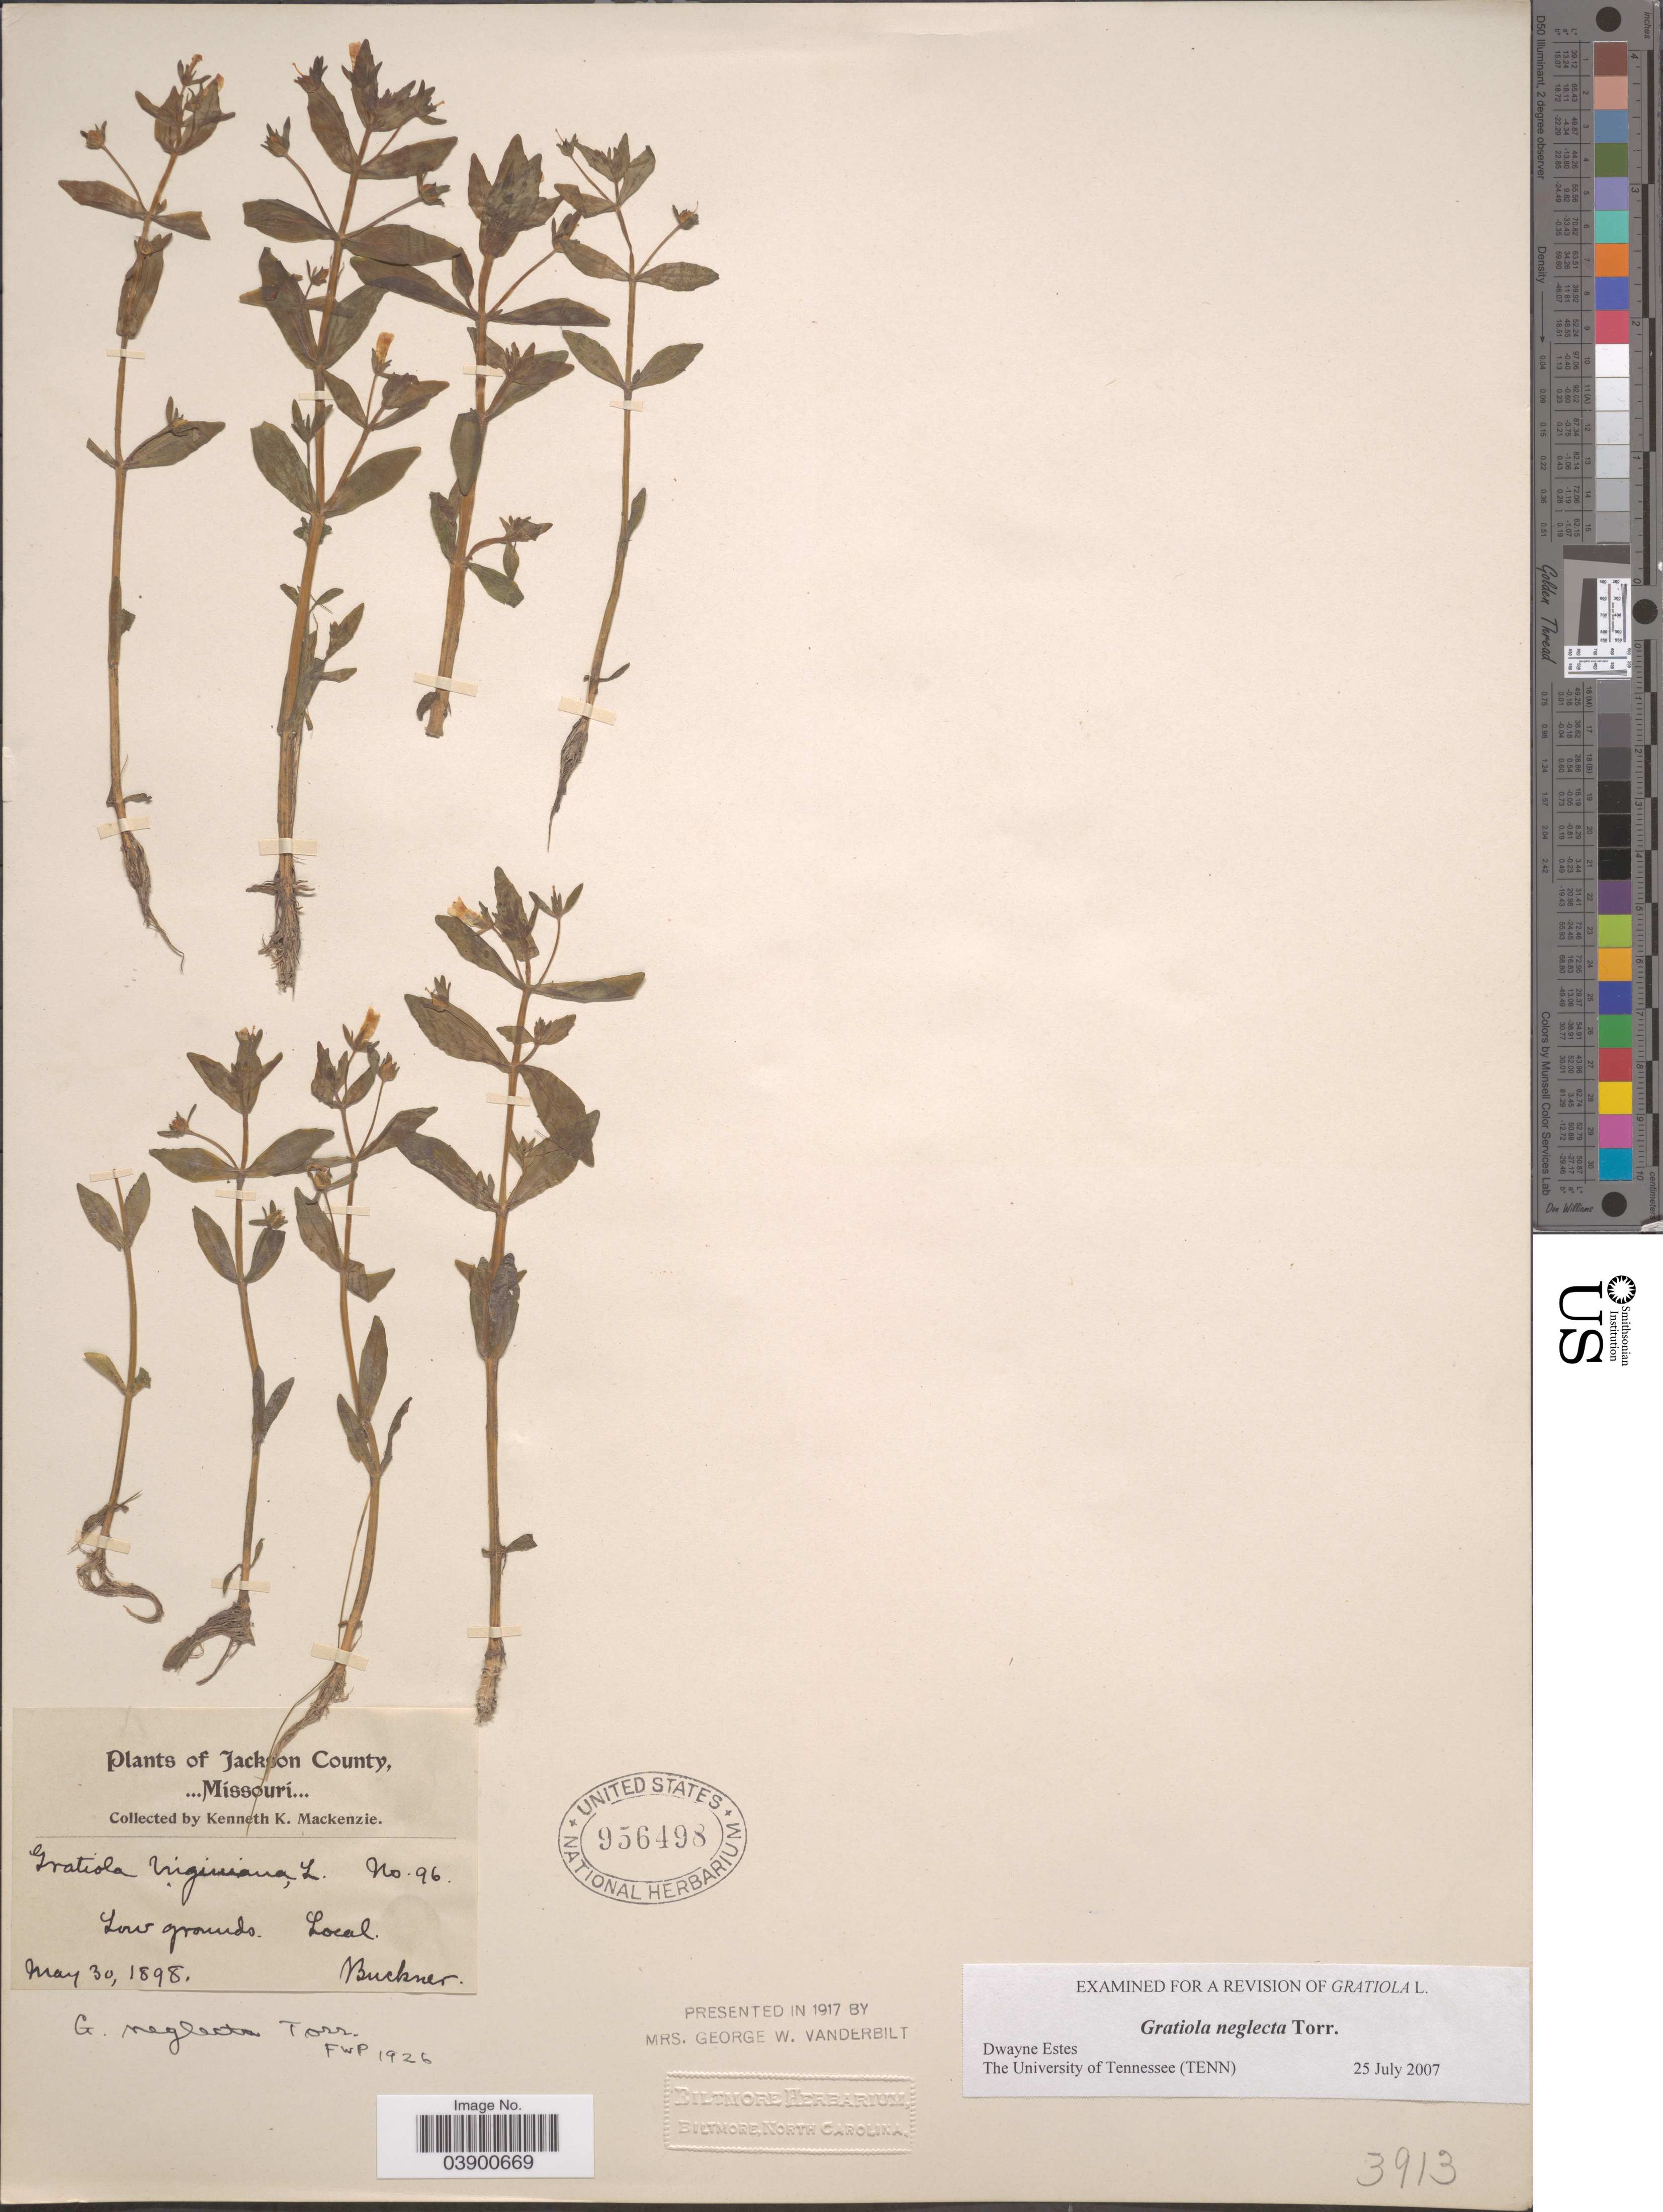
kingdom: Plantae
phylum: Tracheophyta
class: Magnoliopsida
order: Lamiales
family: Plantaginaceae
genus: Gratiola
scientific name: Gratiola neglecta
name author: Torr.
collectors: K. K. Mackenzie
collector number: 96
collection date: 1898-05-30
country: United States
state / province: Missouri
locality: Jackson County. Buckner.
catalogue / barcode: US 956498